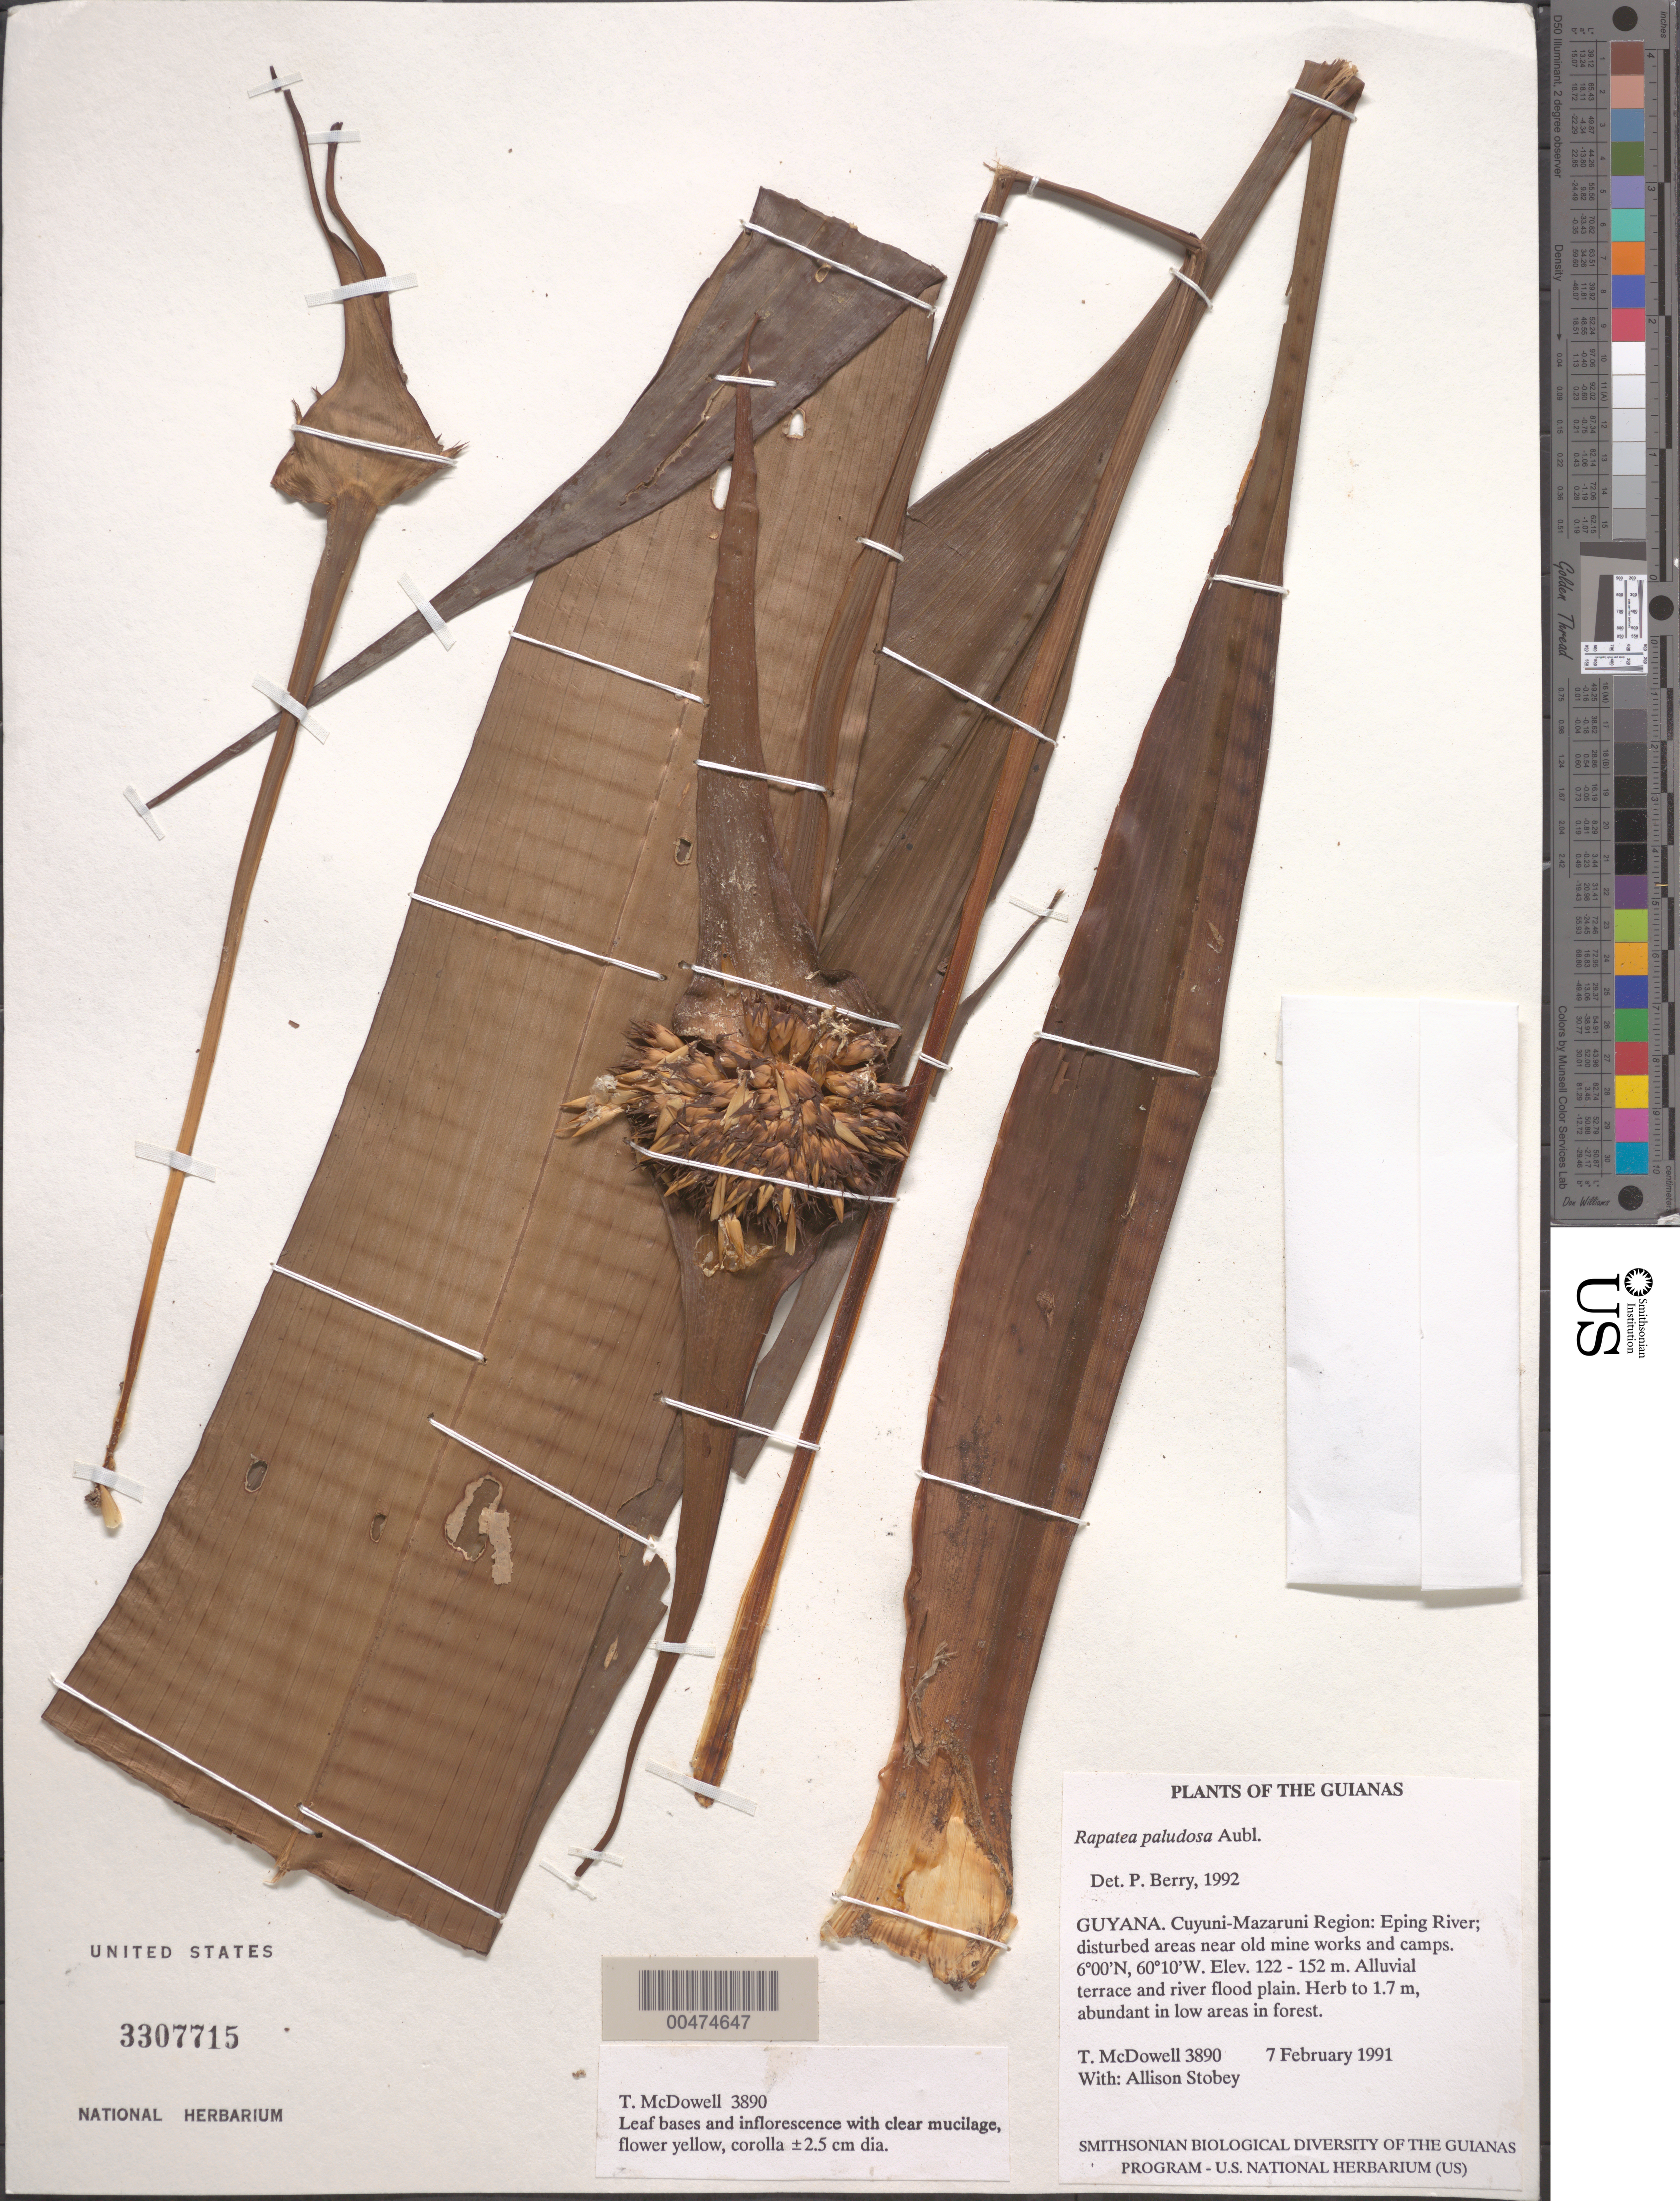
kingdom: Plantae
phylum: Tracheophyta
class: Liliopsida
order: Poales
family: Rapateaceae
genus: Rapatea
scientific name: Rapatea paludosa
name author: Aubl.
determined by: Berry, P. E., (WIS), University of Wisconsin - Madison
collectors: T. McDowell & A. Stobey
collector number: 3890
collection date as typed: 7 February 1991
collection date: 1991-02-07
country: Guyana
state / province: Cuyuni-Mazaruni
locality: West Branch of Eping River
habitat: Disturbed areas near old mine works and camps. Alluvial terrace and river flood plain. Rocky gorge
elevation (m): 122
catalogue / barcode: US 3307715